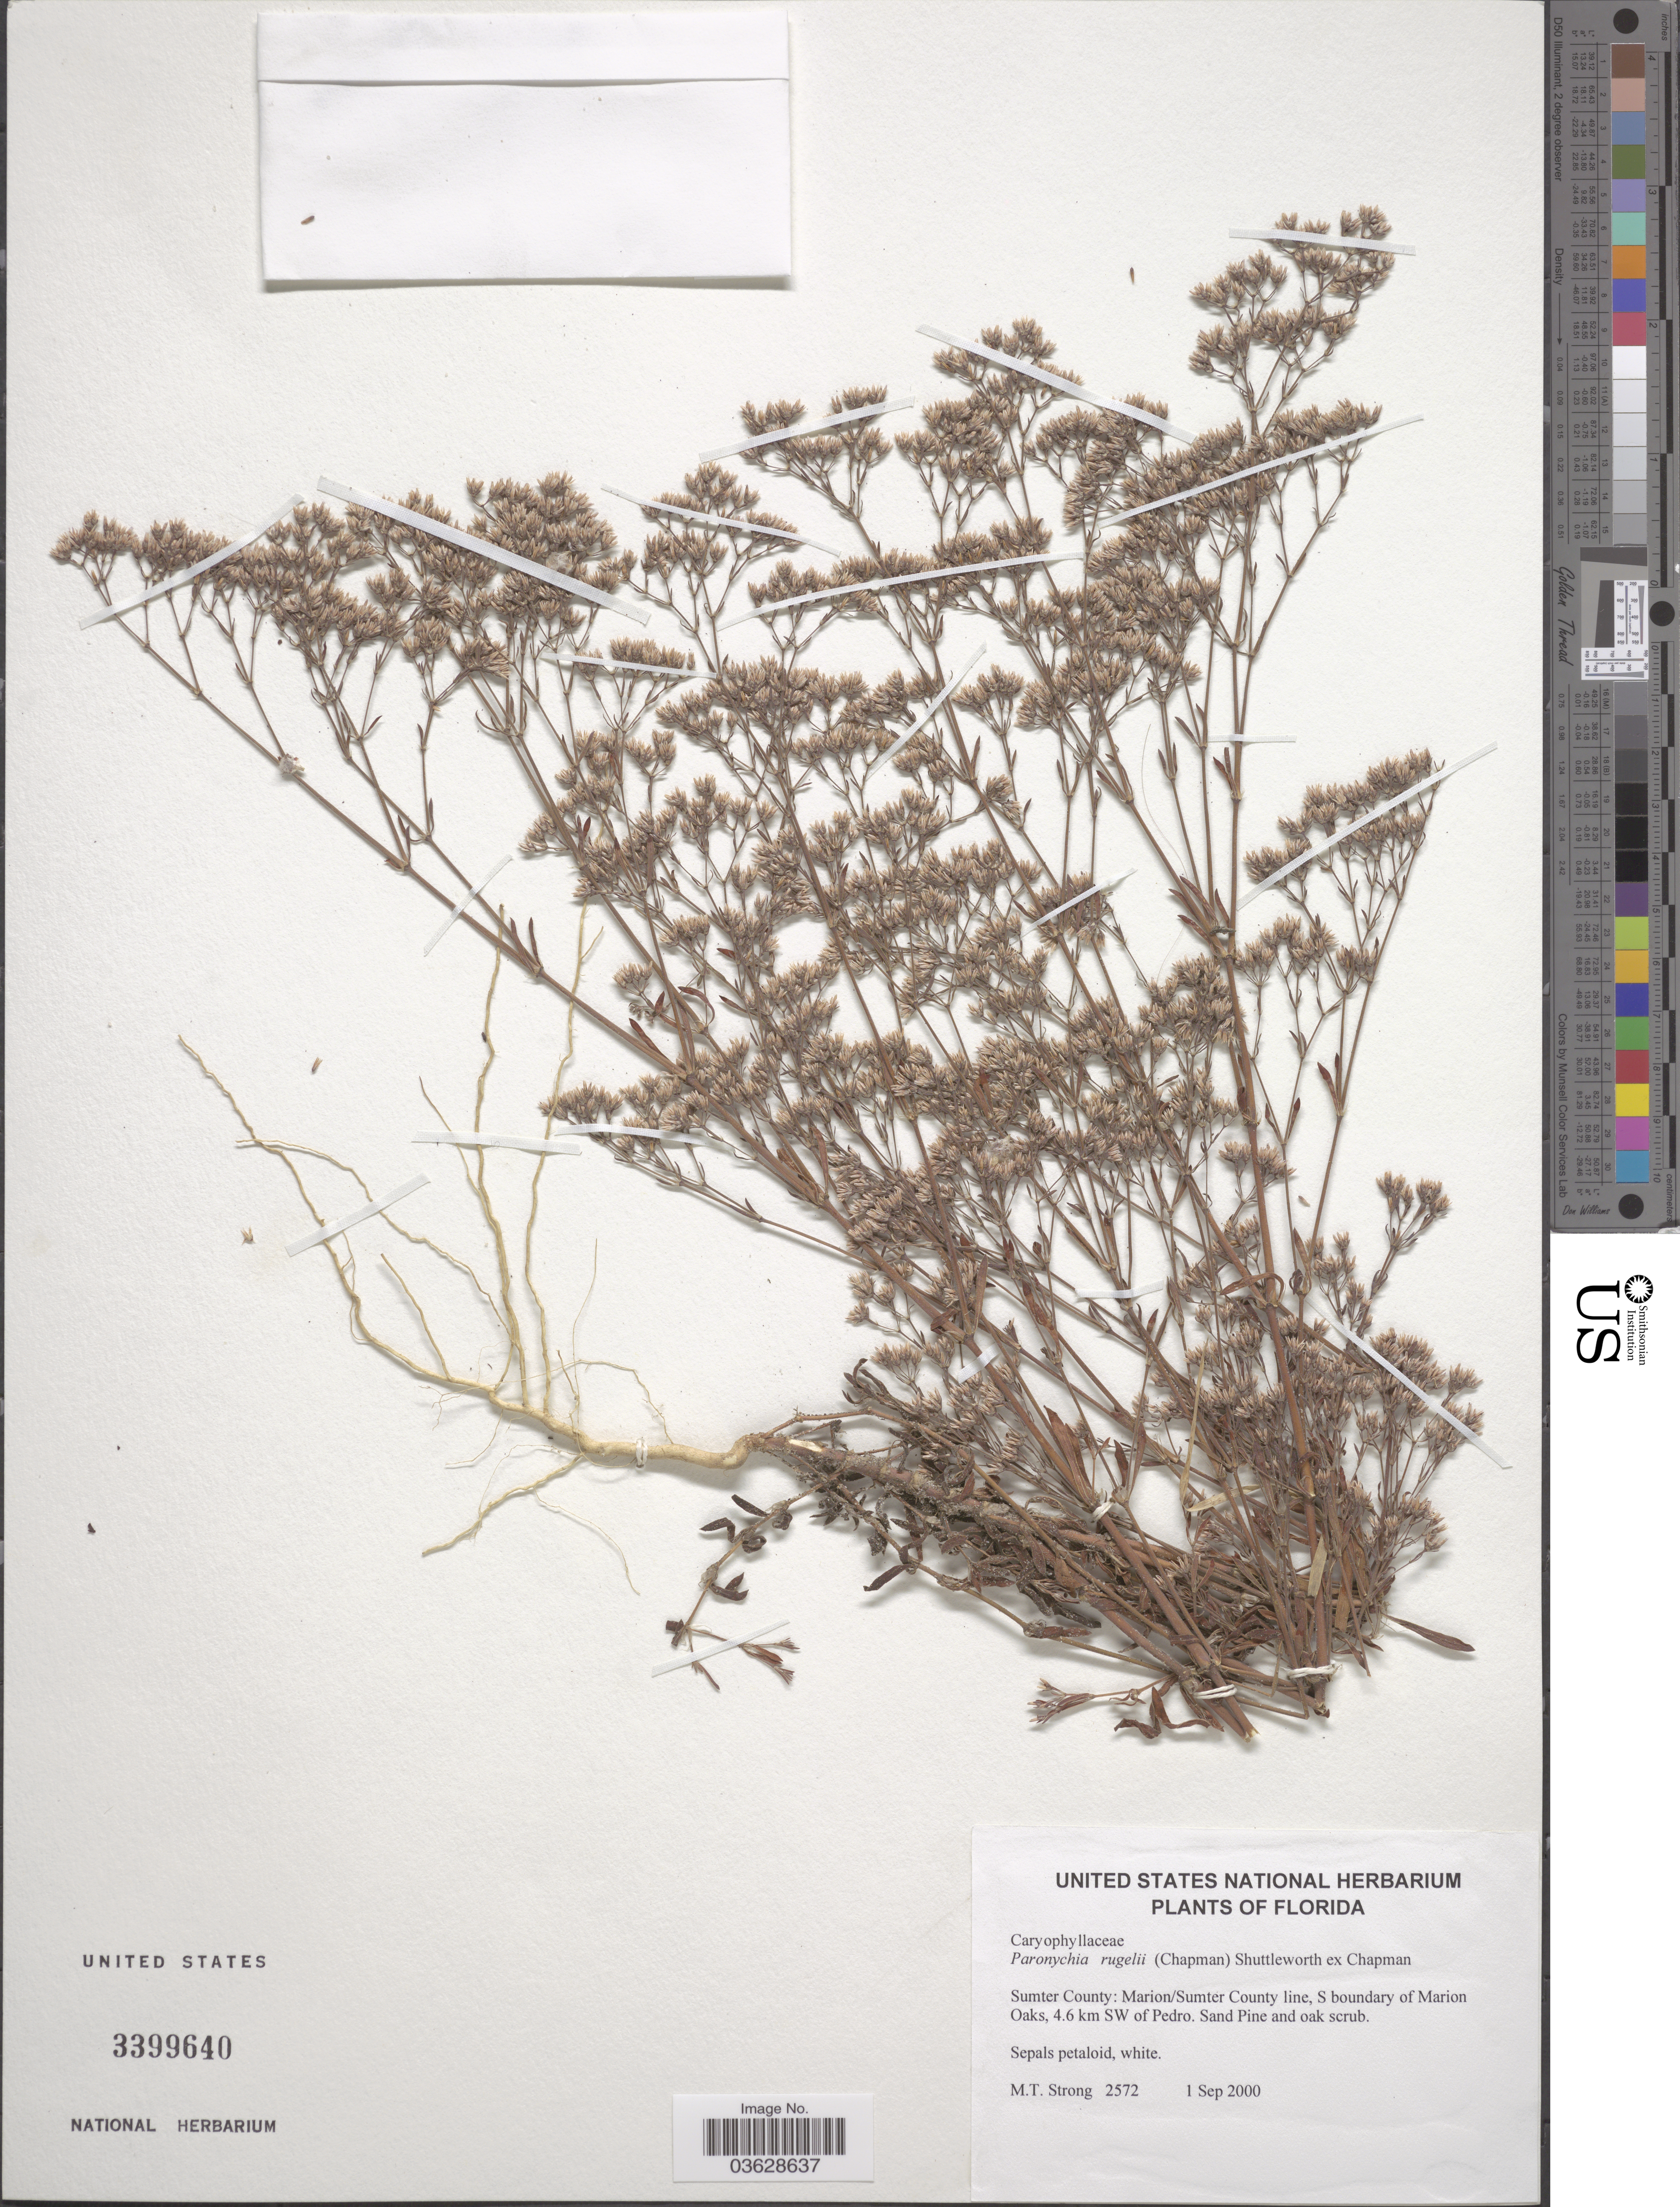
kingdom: Plantae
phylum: Tracheophyta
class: Magnoliopsida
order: Caryophyllales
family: Caryophyllaceae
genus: Paronychia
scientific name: Paronychia rugelii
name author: (Chapm.) Shuttlew. ex Chapm.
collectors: M. T. Strong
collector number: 2572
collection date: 2000-09-01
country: United States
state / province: Florida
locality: Sumter County: Marion/Sumter County line, S boundary of Marion Oaks, 4.6 km SW of Pedro.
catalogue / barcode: US 3399640